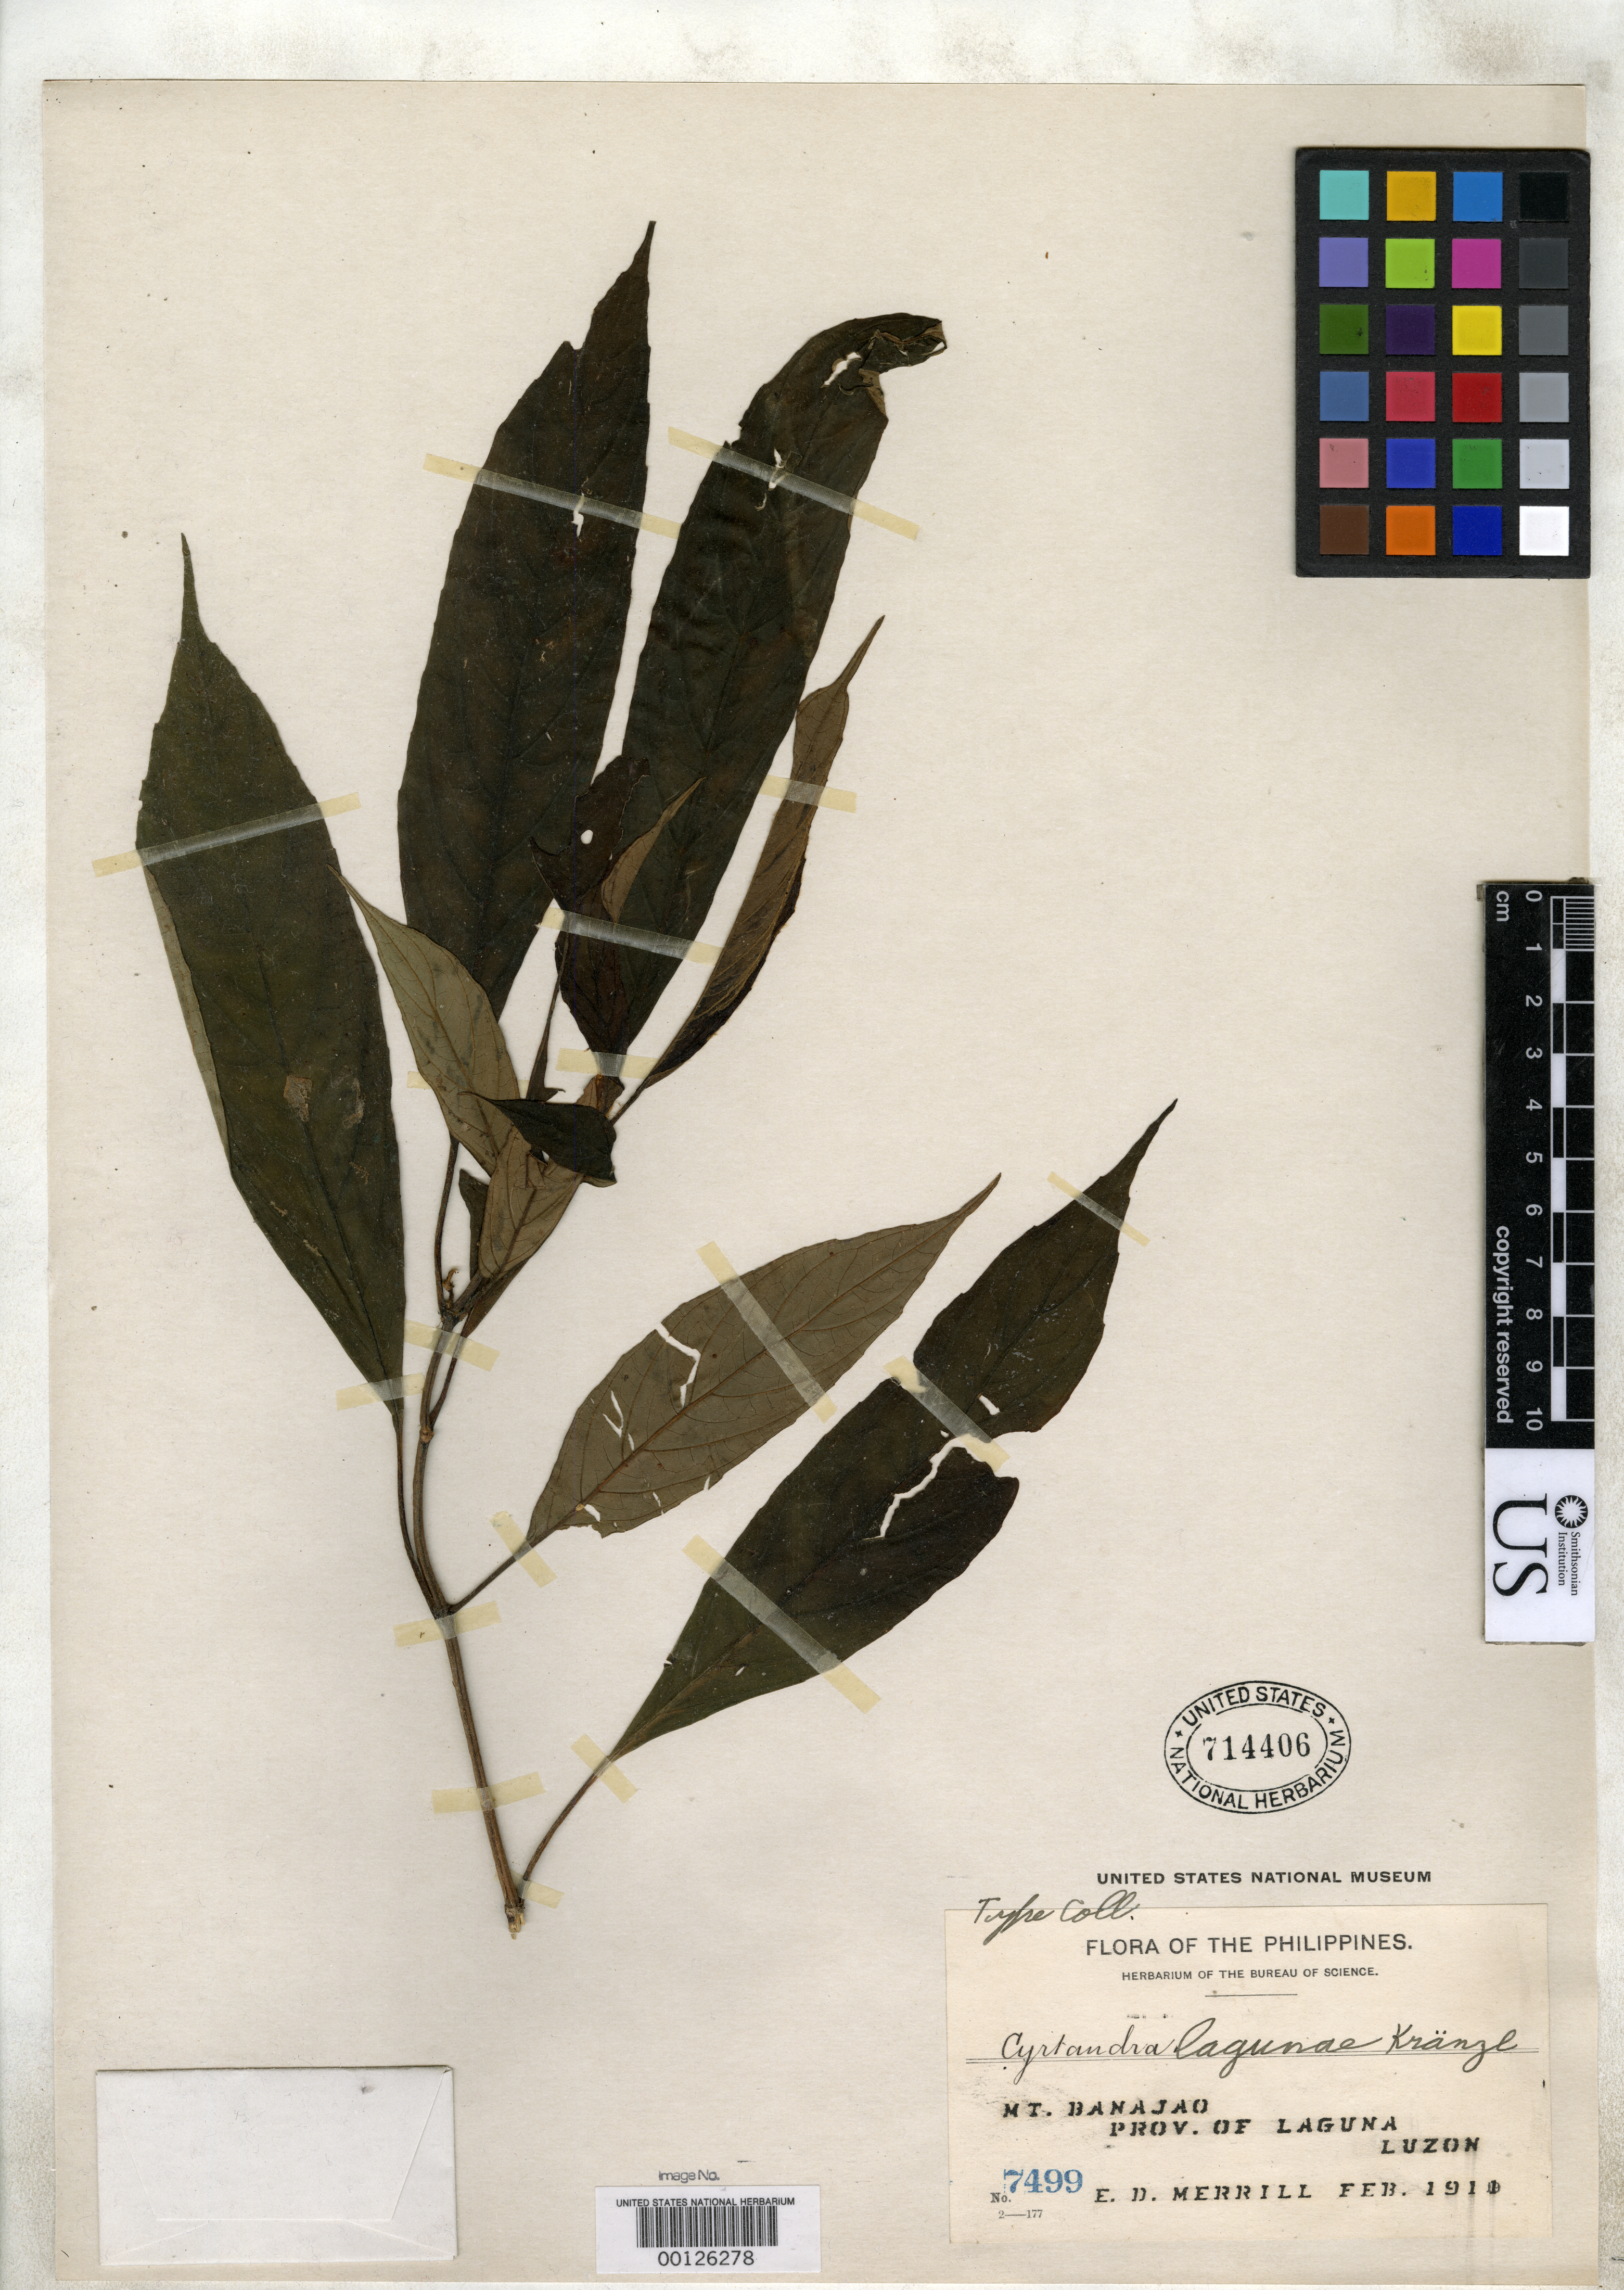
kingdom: Plantae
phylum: Tracheophyta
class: Magnoliopsida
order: Lamiales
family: Gesneriaceae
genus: Cyrtandra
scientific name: Cyrtandra lagunae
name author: Kraenzl.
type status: Isolectotype; Type Collection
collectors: E. D. Merrill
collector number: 7499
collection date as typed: Feb 1911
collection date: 1911-02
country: Philippines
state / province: Calabarzon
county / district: Laguna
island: Luzon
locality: Mt. Banajao.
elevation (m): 1800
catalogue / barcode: US 714406